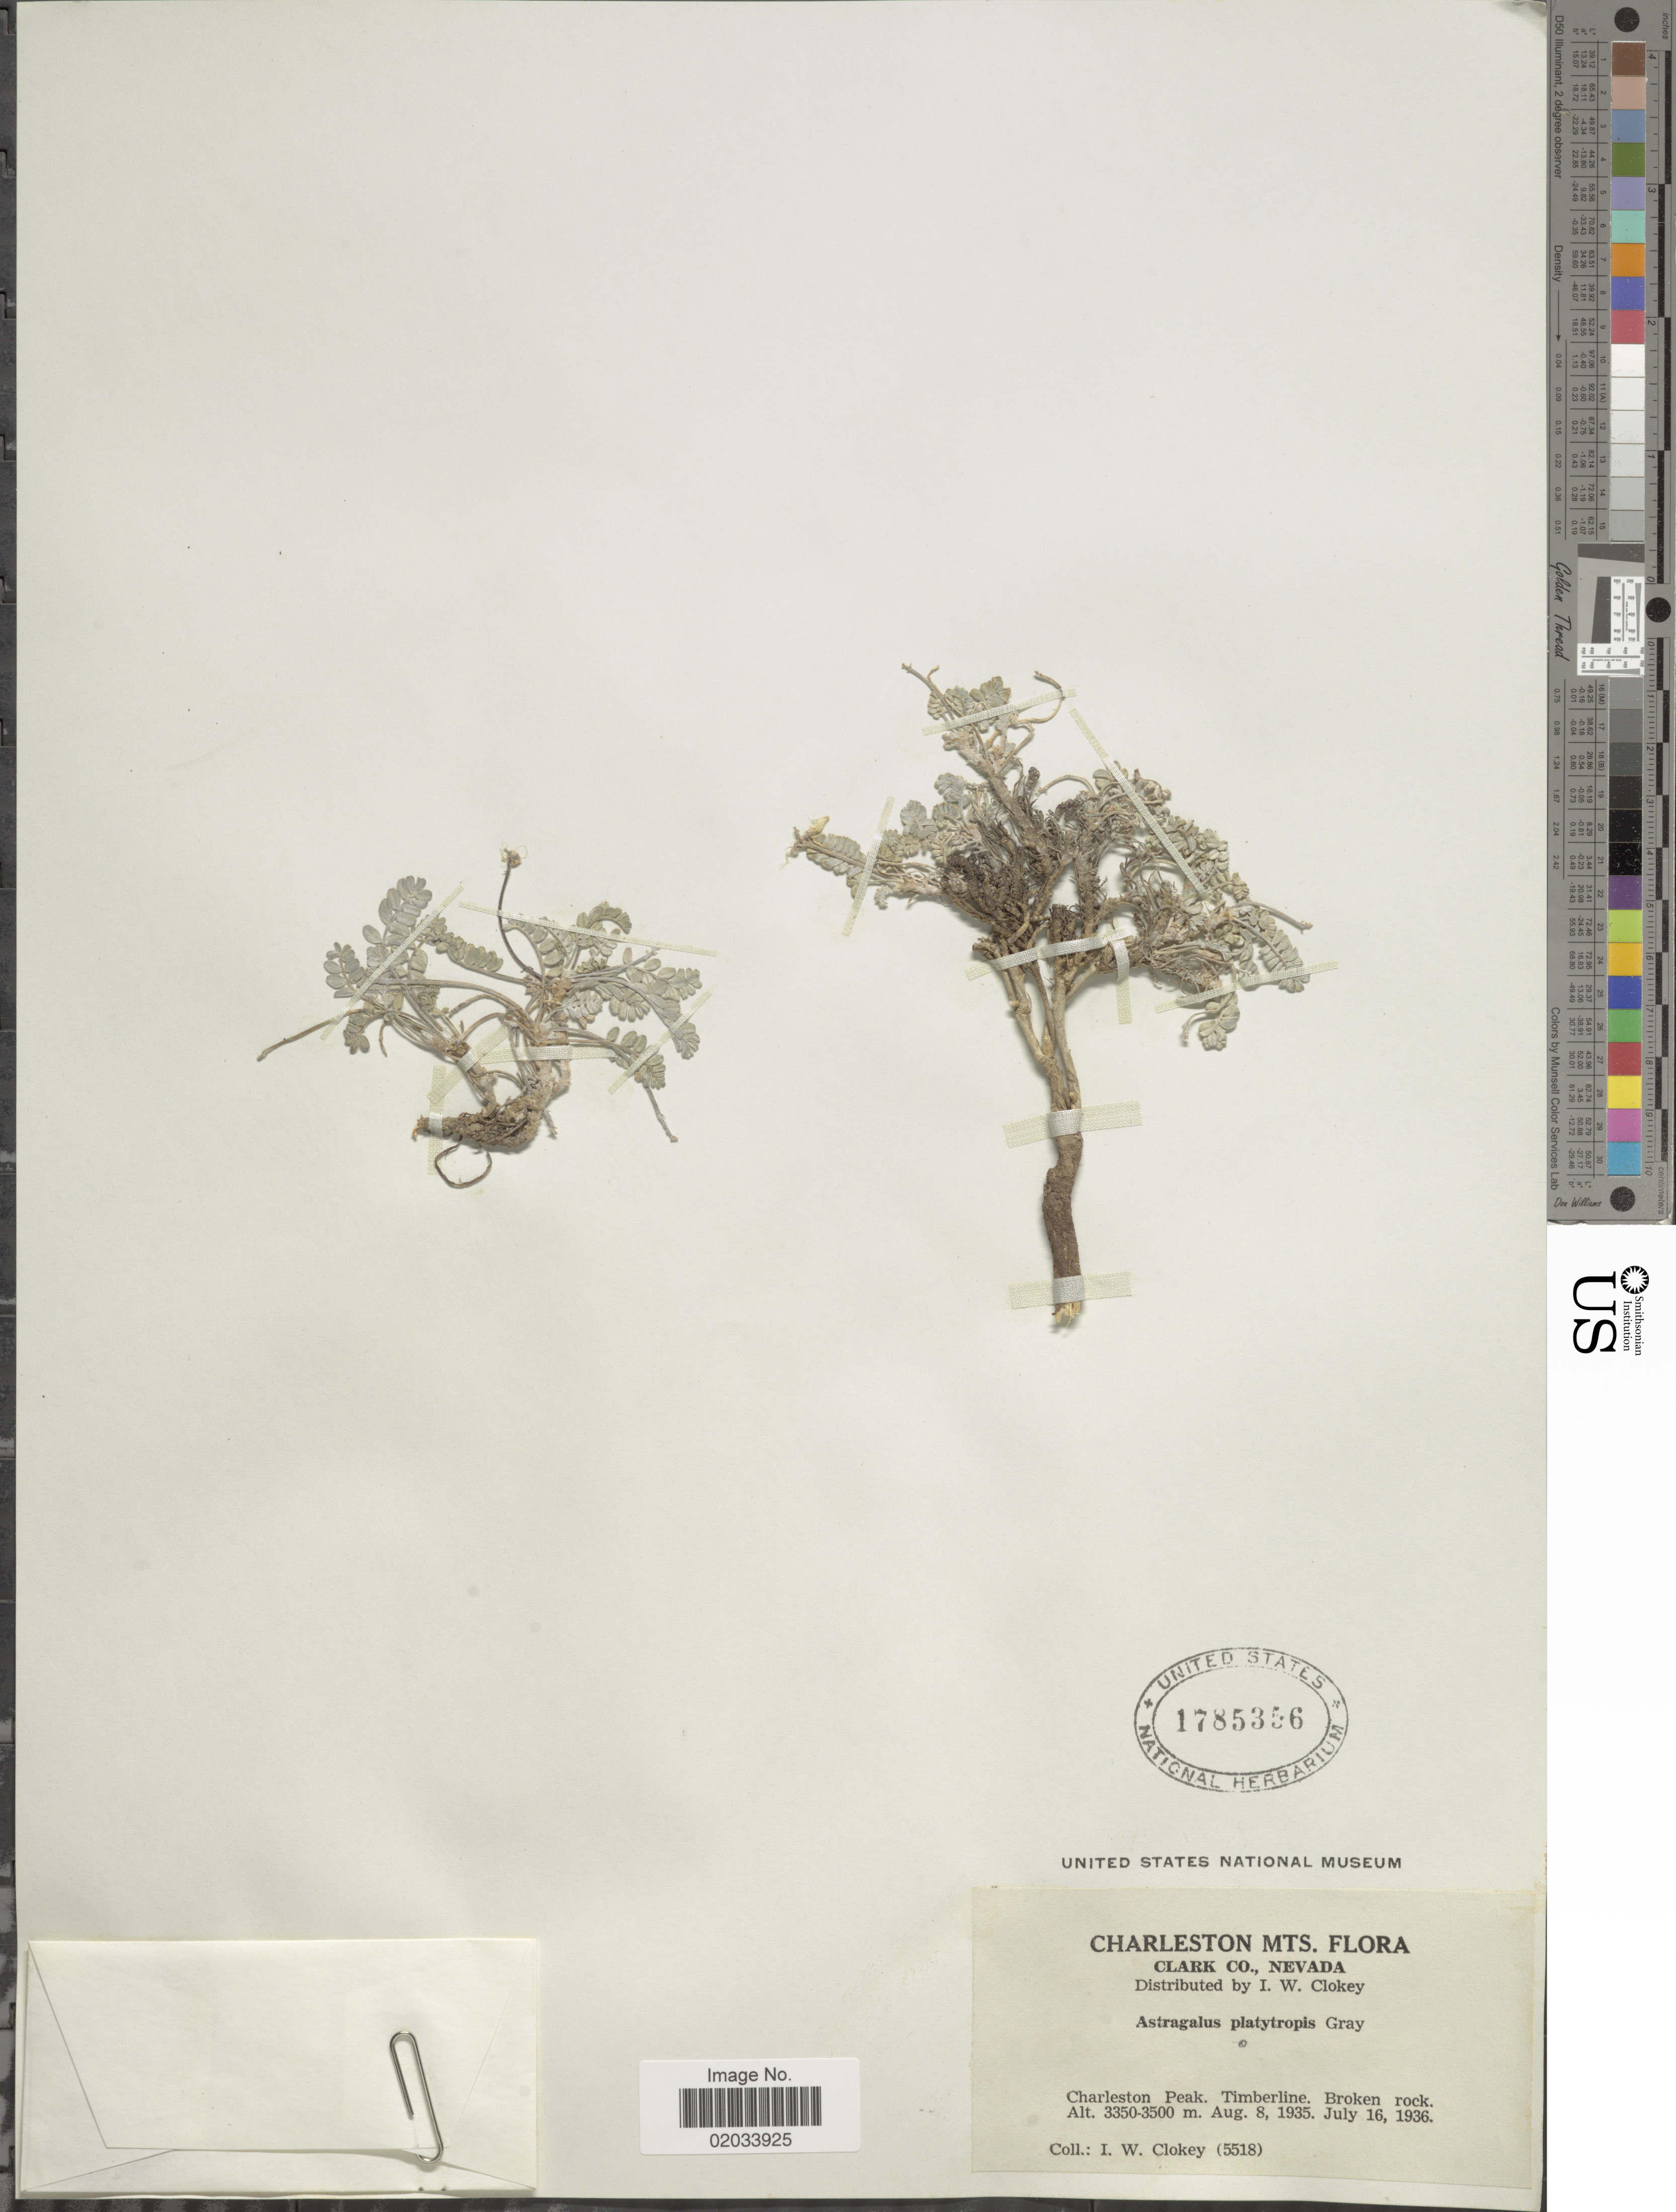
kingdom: Plantae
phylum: Tracheophyta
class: Magnoliopsida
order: Fabales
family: Fabaceae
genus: Astragalus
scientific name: Astragalus platytropis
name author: A. Gray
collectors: I. W. Clokey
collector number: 5518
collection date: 1935-08-08/1936-07-16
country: United States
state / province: Nevada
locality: Charleston Mts. Clark Co. Charleston Peak.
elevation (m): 3350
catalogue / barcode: US 1785356